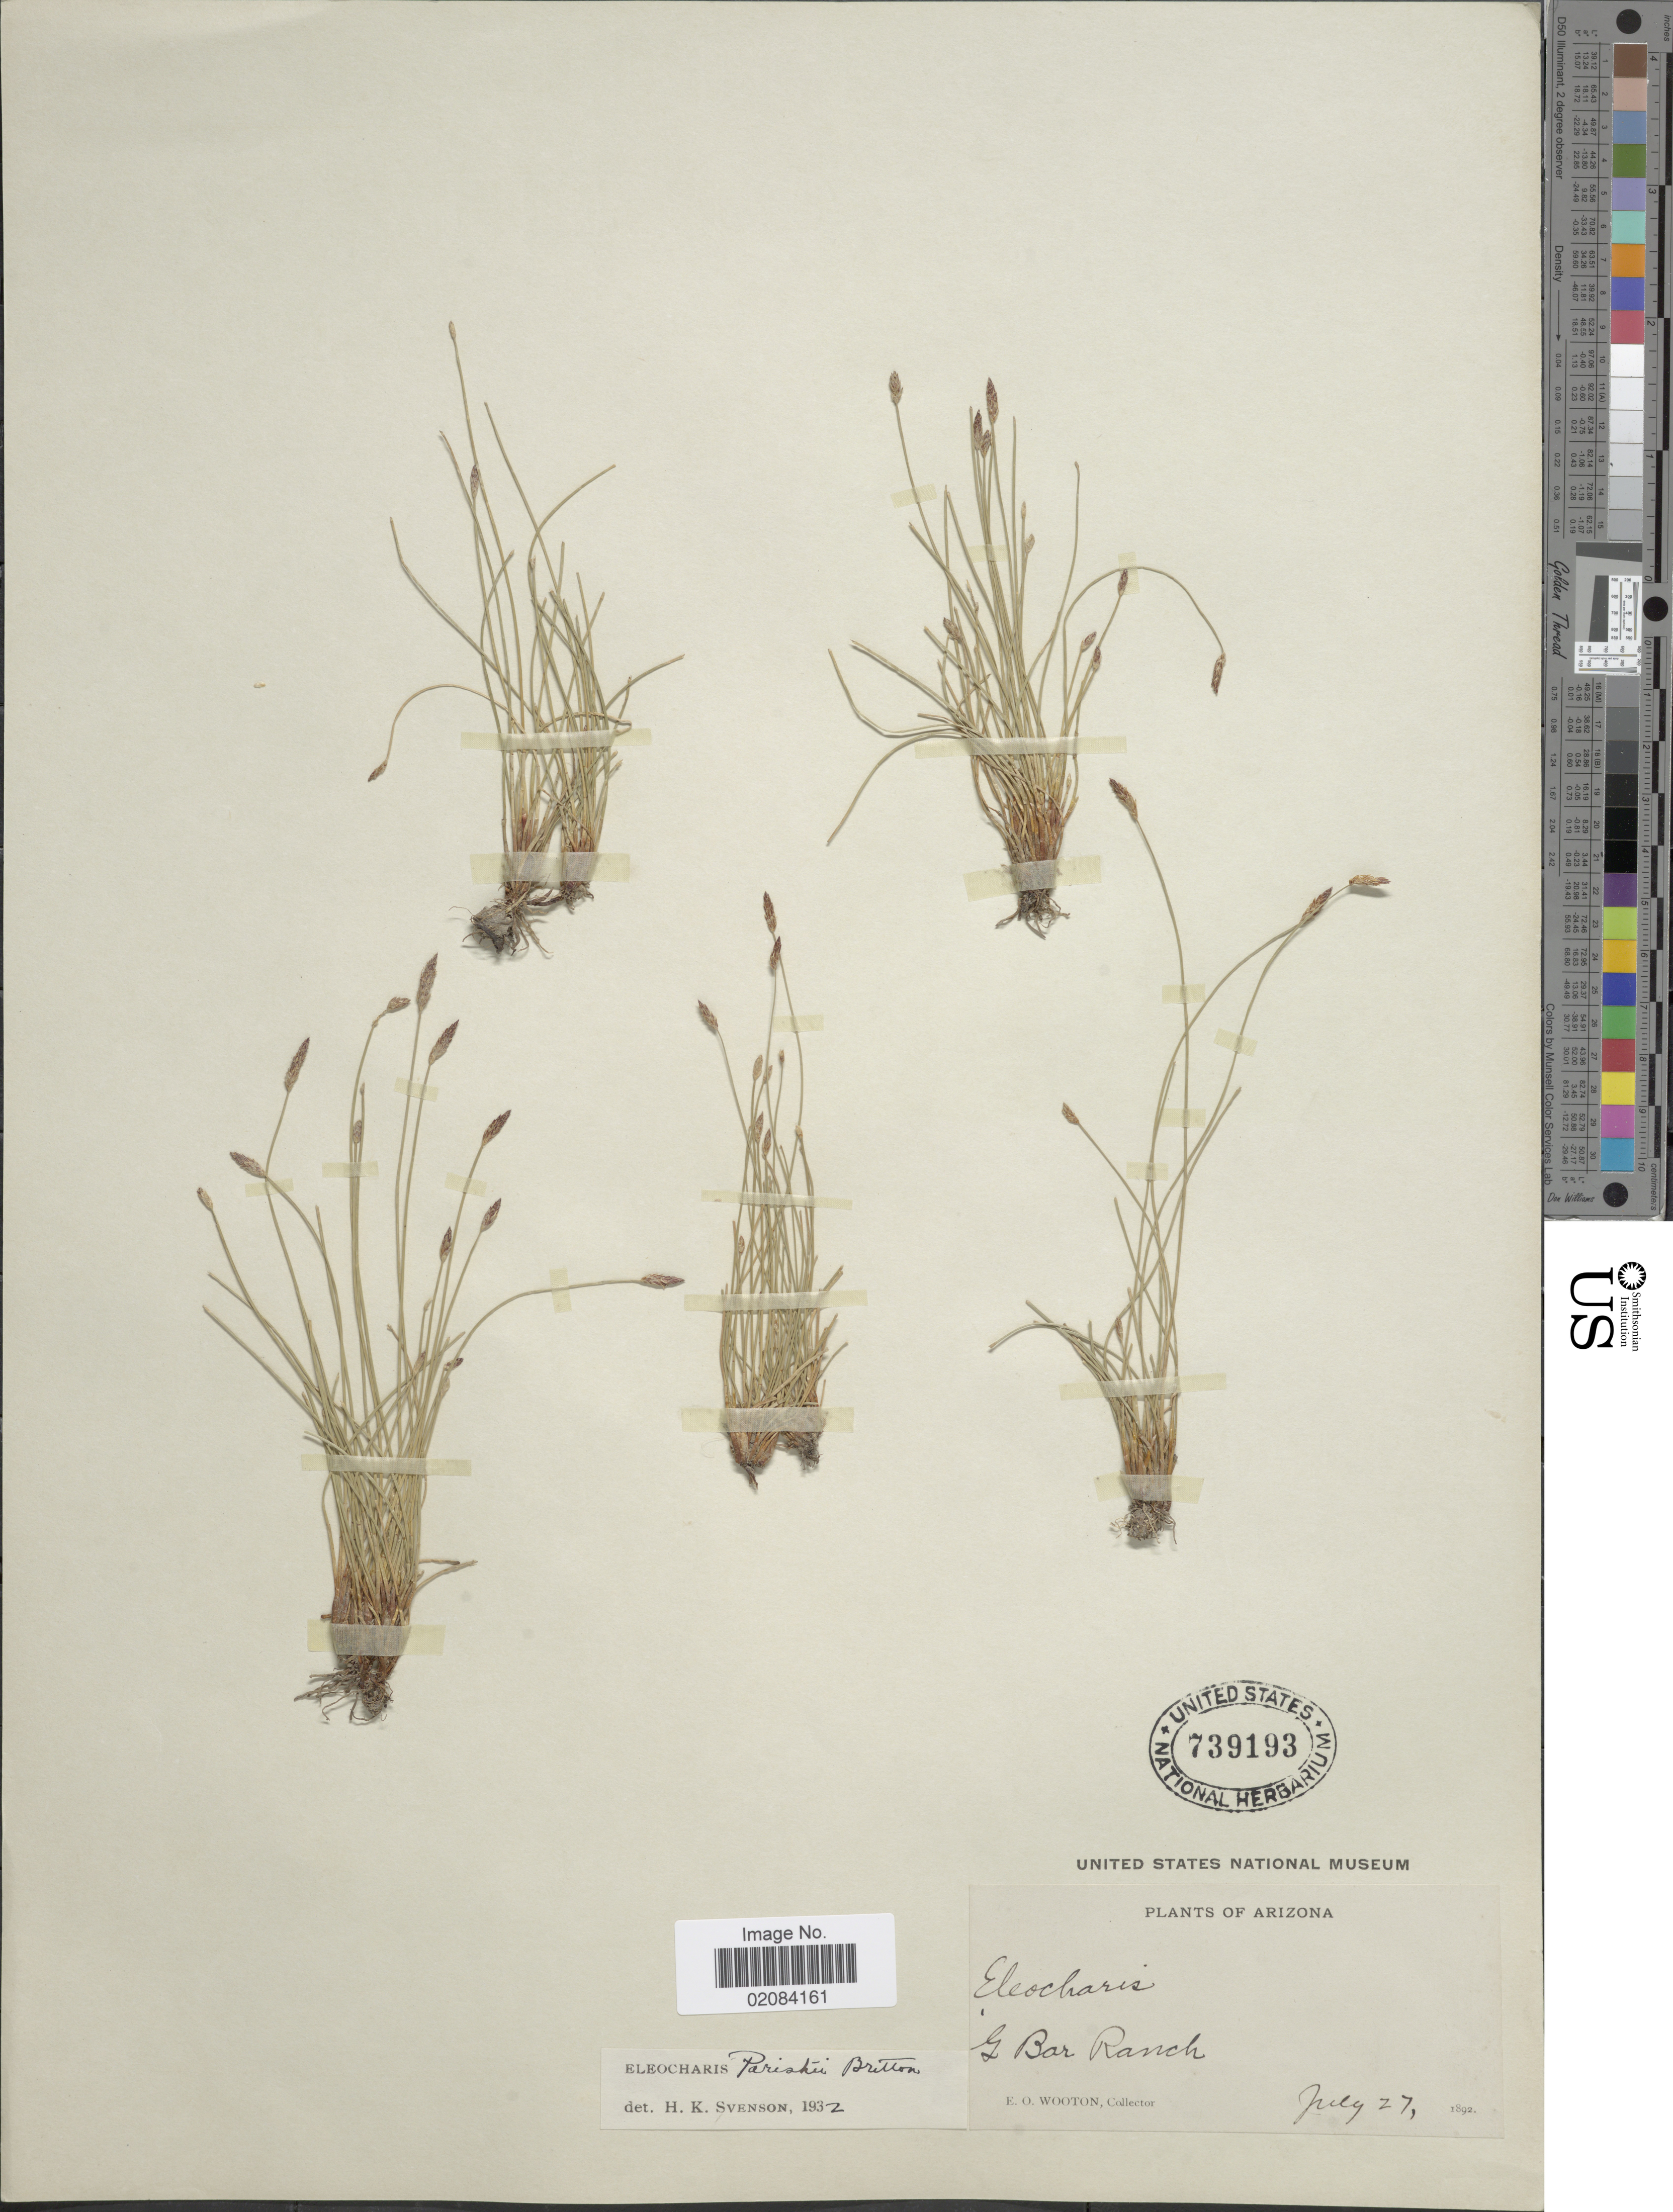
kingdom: Plantae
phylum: Tracheophyta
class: Liliopsida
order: Poales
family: Cyperaceae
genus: Eleocharis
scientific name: Eleocharis parishii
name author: Britton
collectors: E. O. Wooton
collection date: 1892-07-27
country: United States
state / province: Arizona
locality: G Bar Ranch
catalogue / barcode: US 739193